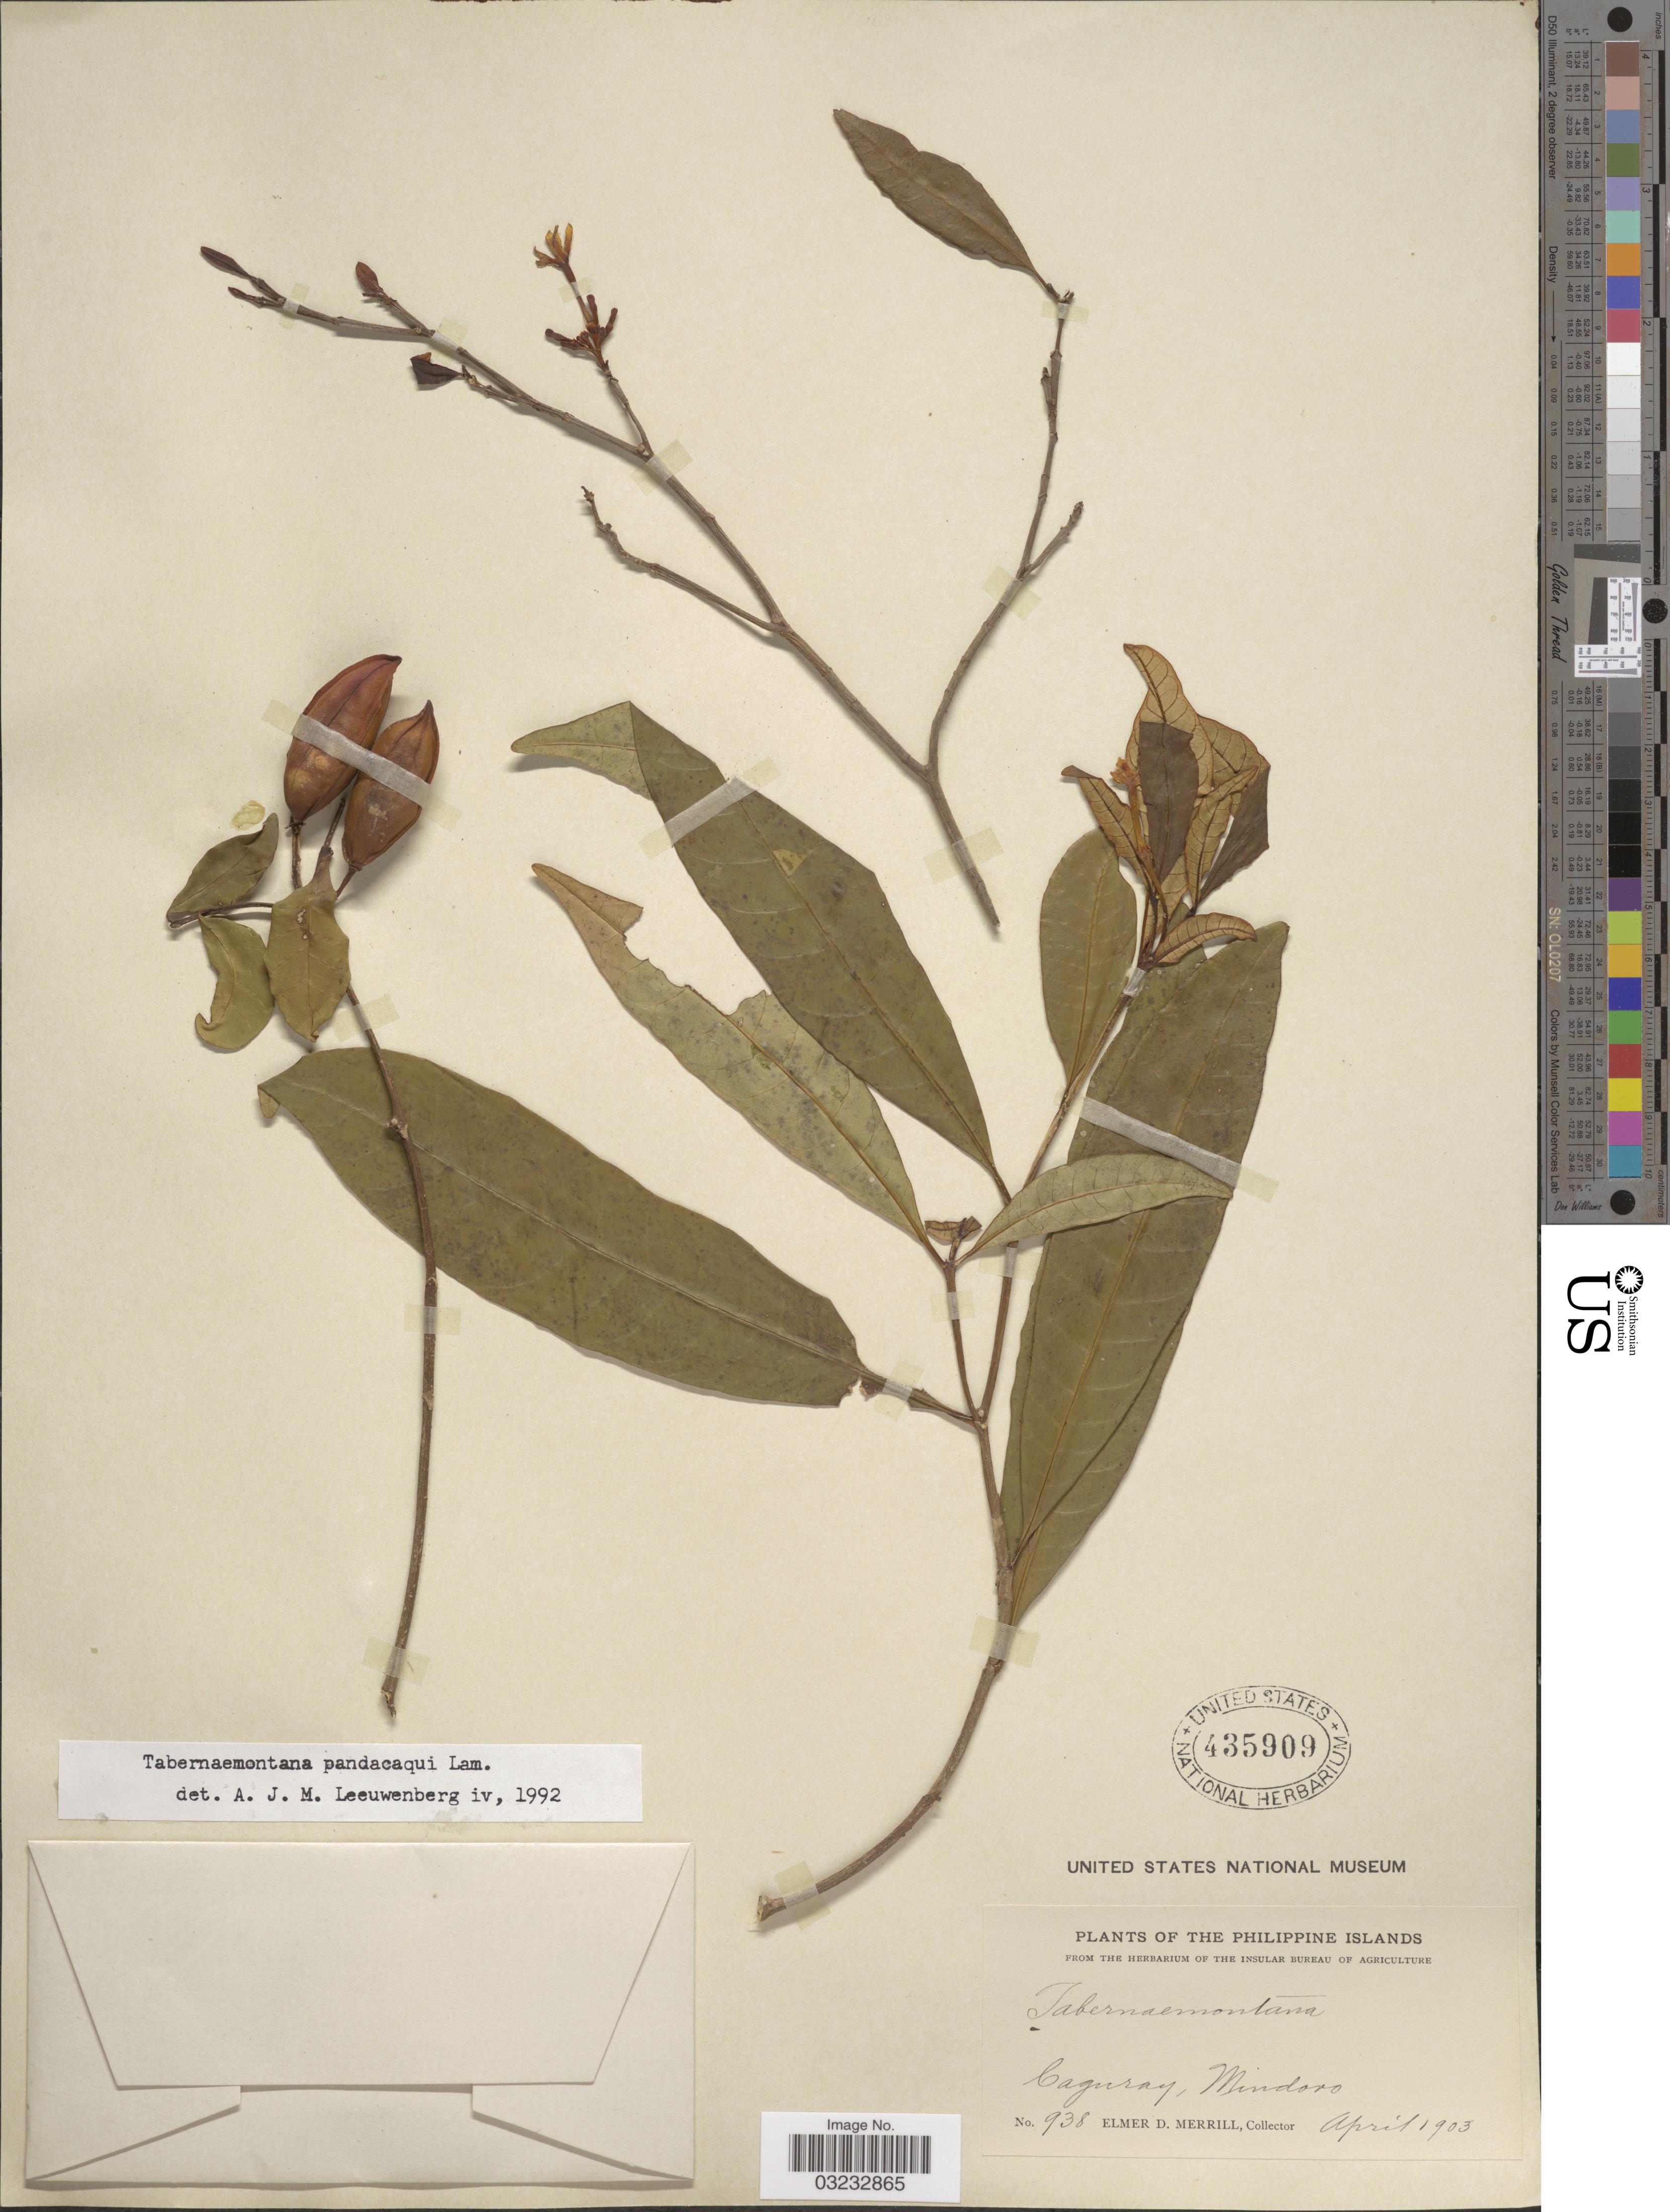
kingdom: Plantae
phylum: Tracheophyta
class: Magnoliopsida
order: Gentianales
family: Apocynaceae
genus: Tabernaemontana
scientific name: Tabernaemontana pandacaqui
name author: Poir.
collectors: E. D. Merrill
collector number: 938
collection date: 1903-04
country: Philippines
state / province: Mimaropa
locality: Caguray, Mindoro.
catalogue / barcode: US 435909